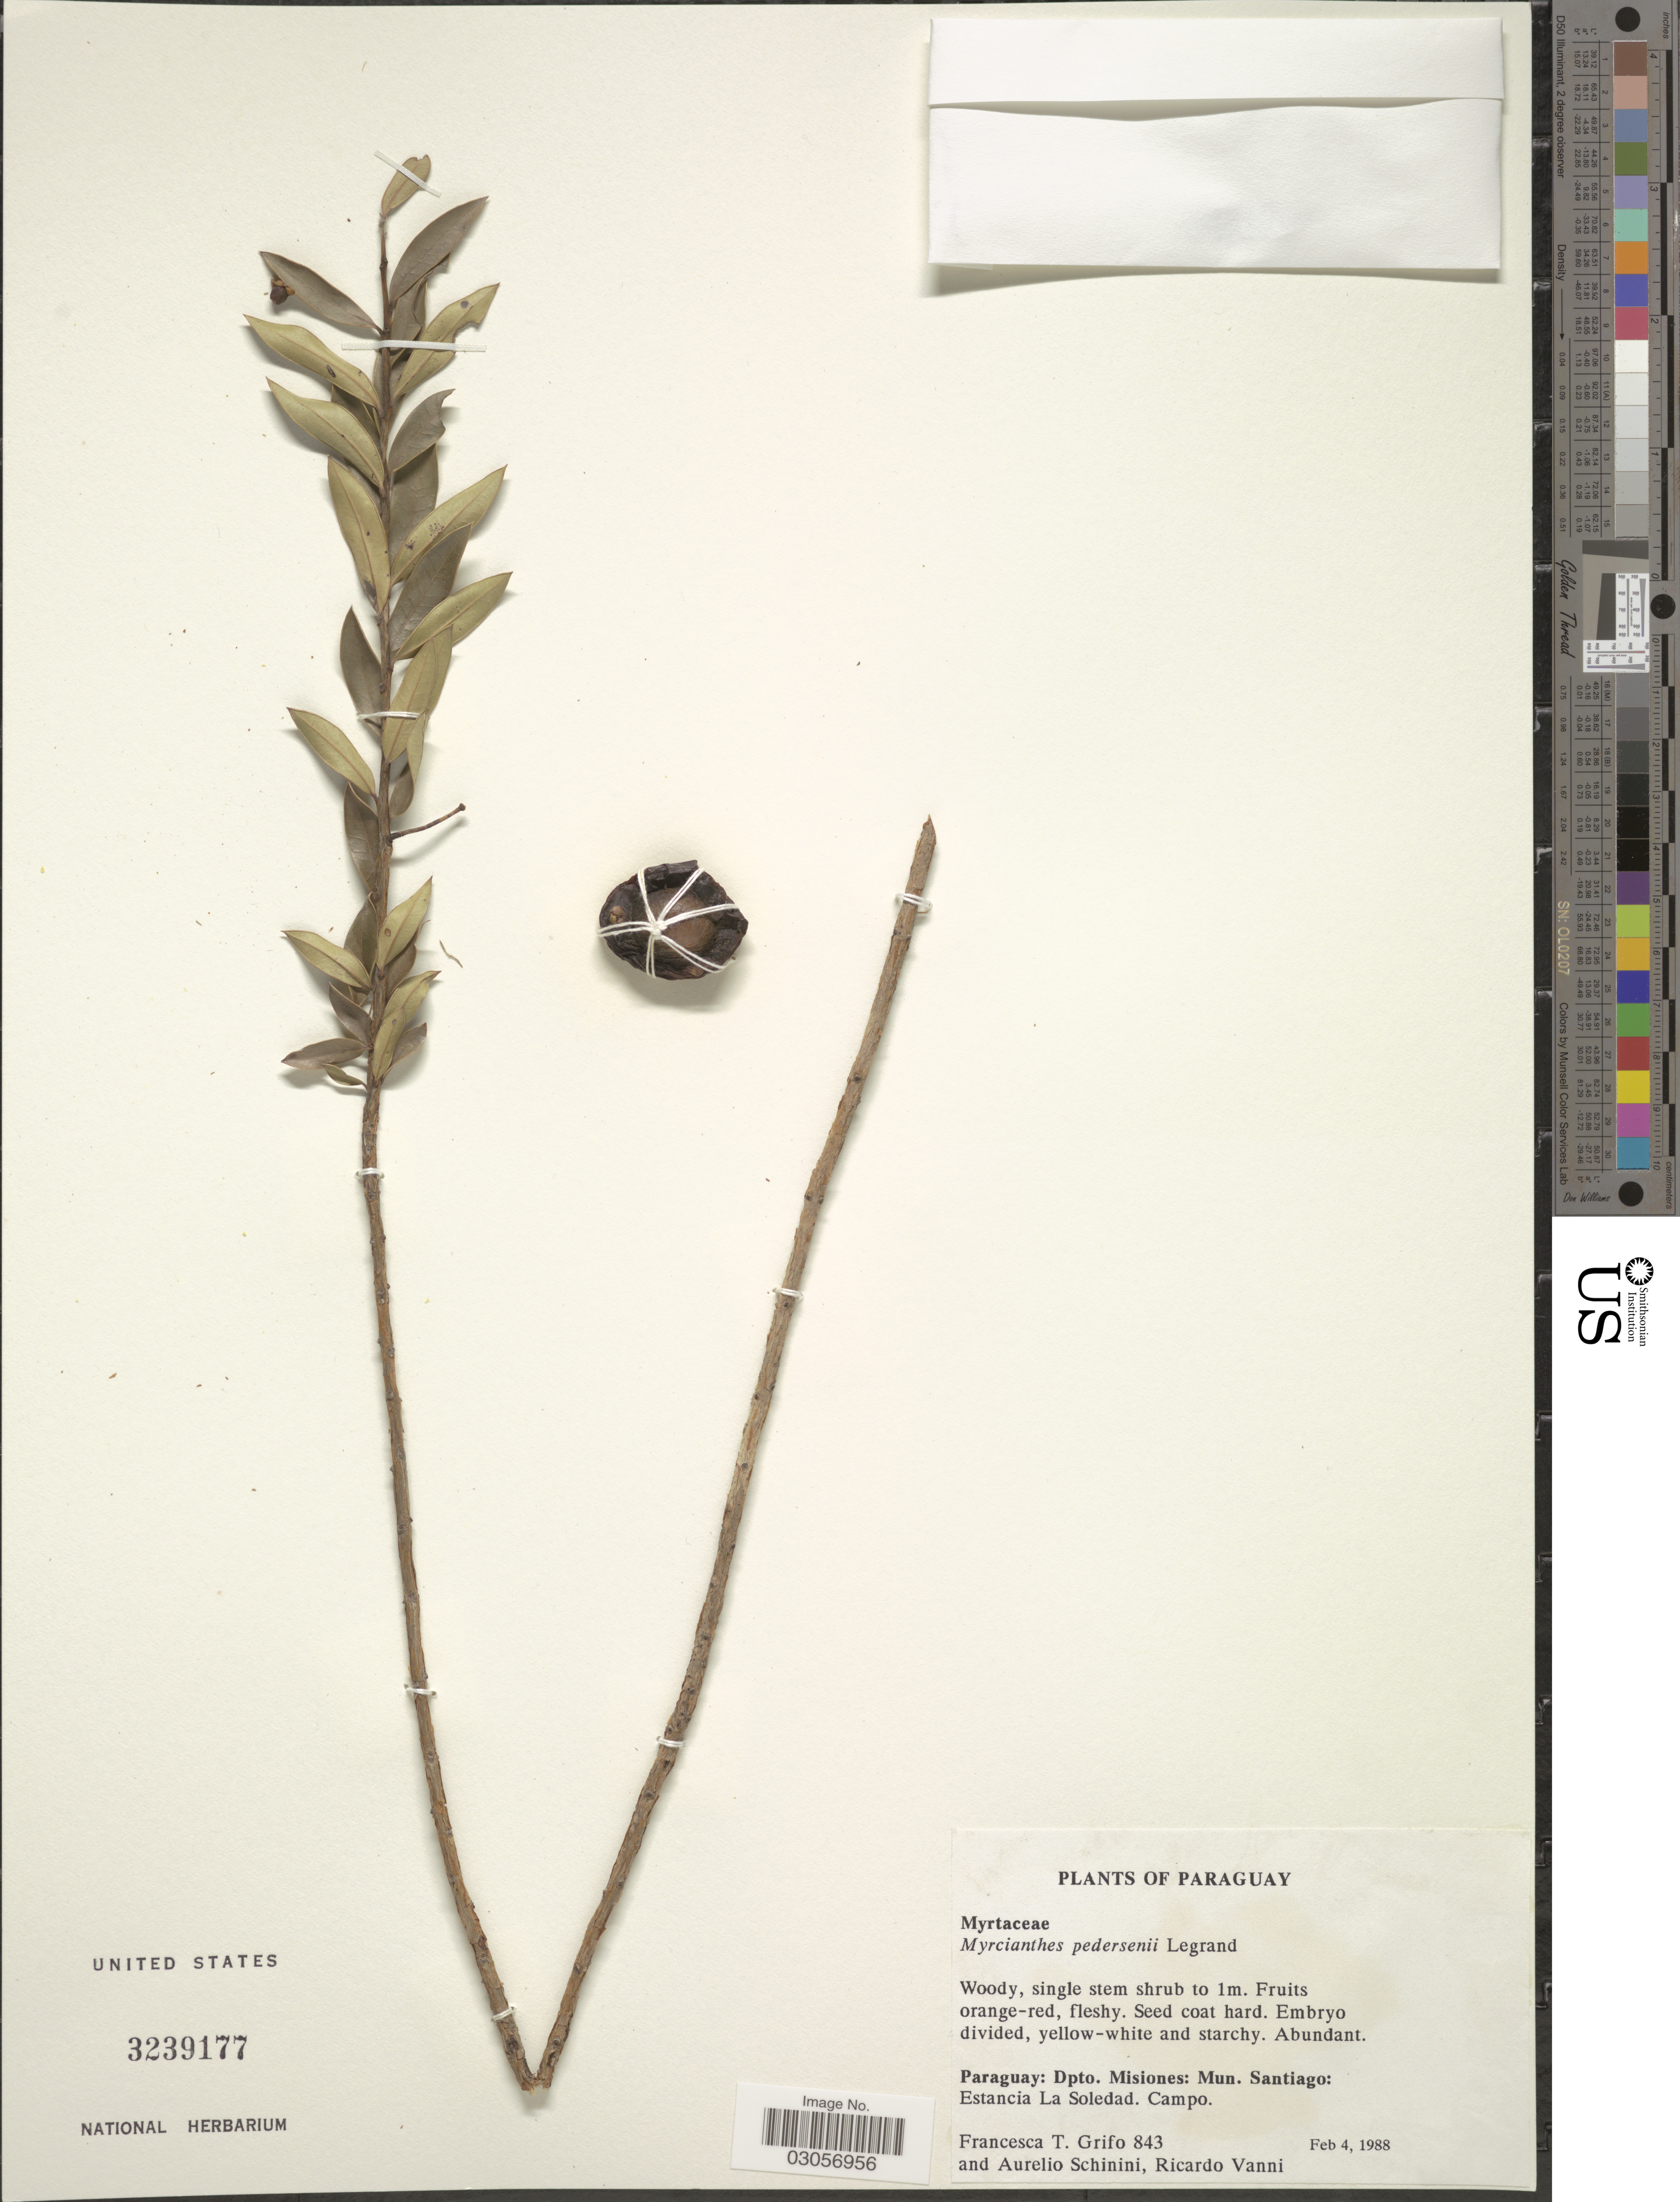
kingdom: Plantae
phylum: Tracheophyta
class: Magnoliopsida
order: Myrtales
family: Myrtaceae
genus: Myrcianthes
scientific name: Myrcianthes pedersenii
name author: D. Legrand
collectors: F. Grifo, A. Schinini & R. Vanni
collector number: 843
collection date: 1988-02-04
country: Paraguay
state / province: Misiones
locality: Dpto. Misiones: Mun. Santiago: Estancia La Soledad. Campo.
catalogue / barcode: US 3239177